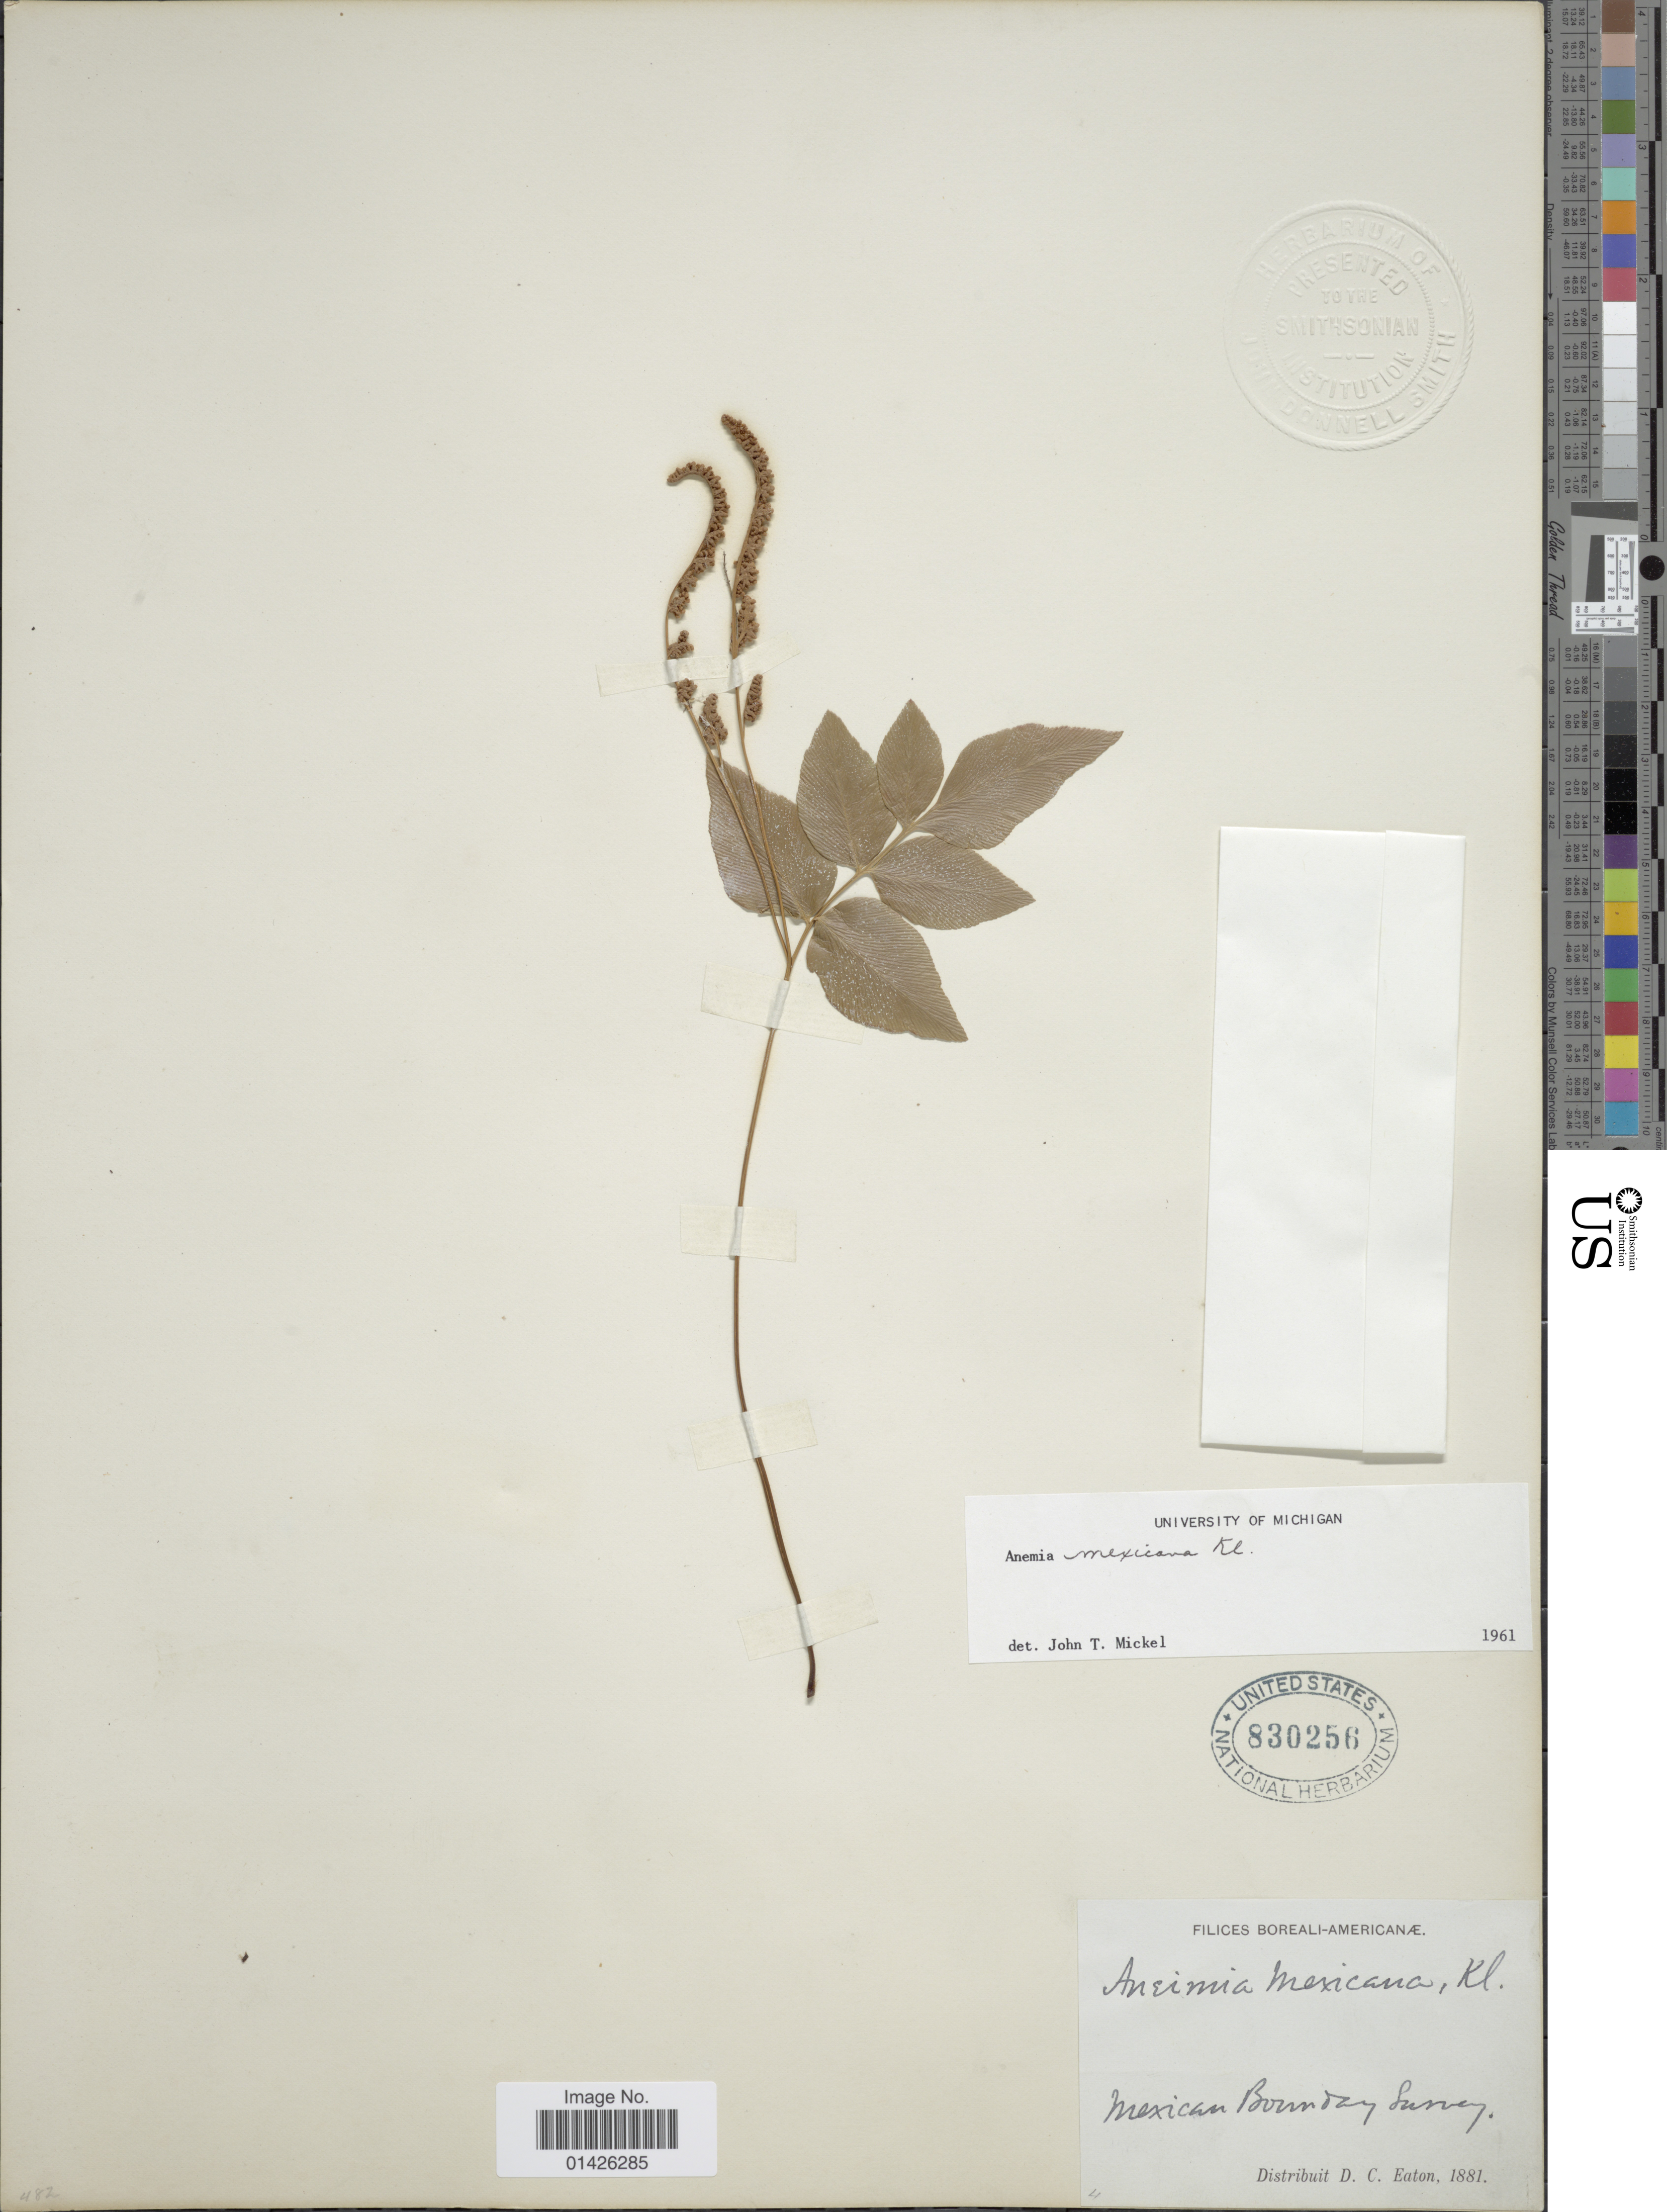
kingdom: Plantae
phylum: Tracheophyta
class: Polypodiopsida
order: Schizaeales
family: Anemiaceae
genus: Anemia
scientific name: Anemia mexicana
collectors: D. Eaton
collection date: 1881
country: Mexico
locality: Mexican Boundary Survey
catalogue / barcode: US 830256